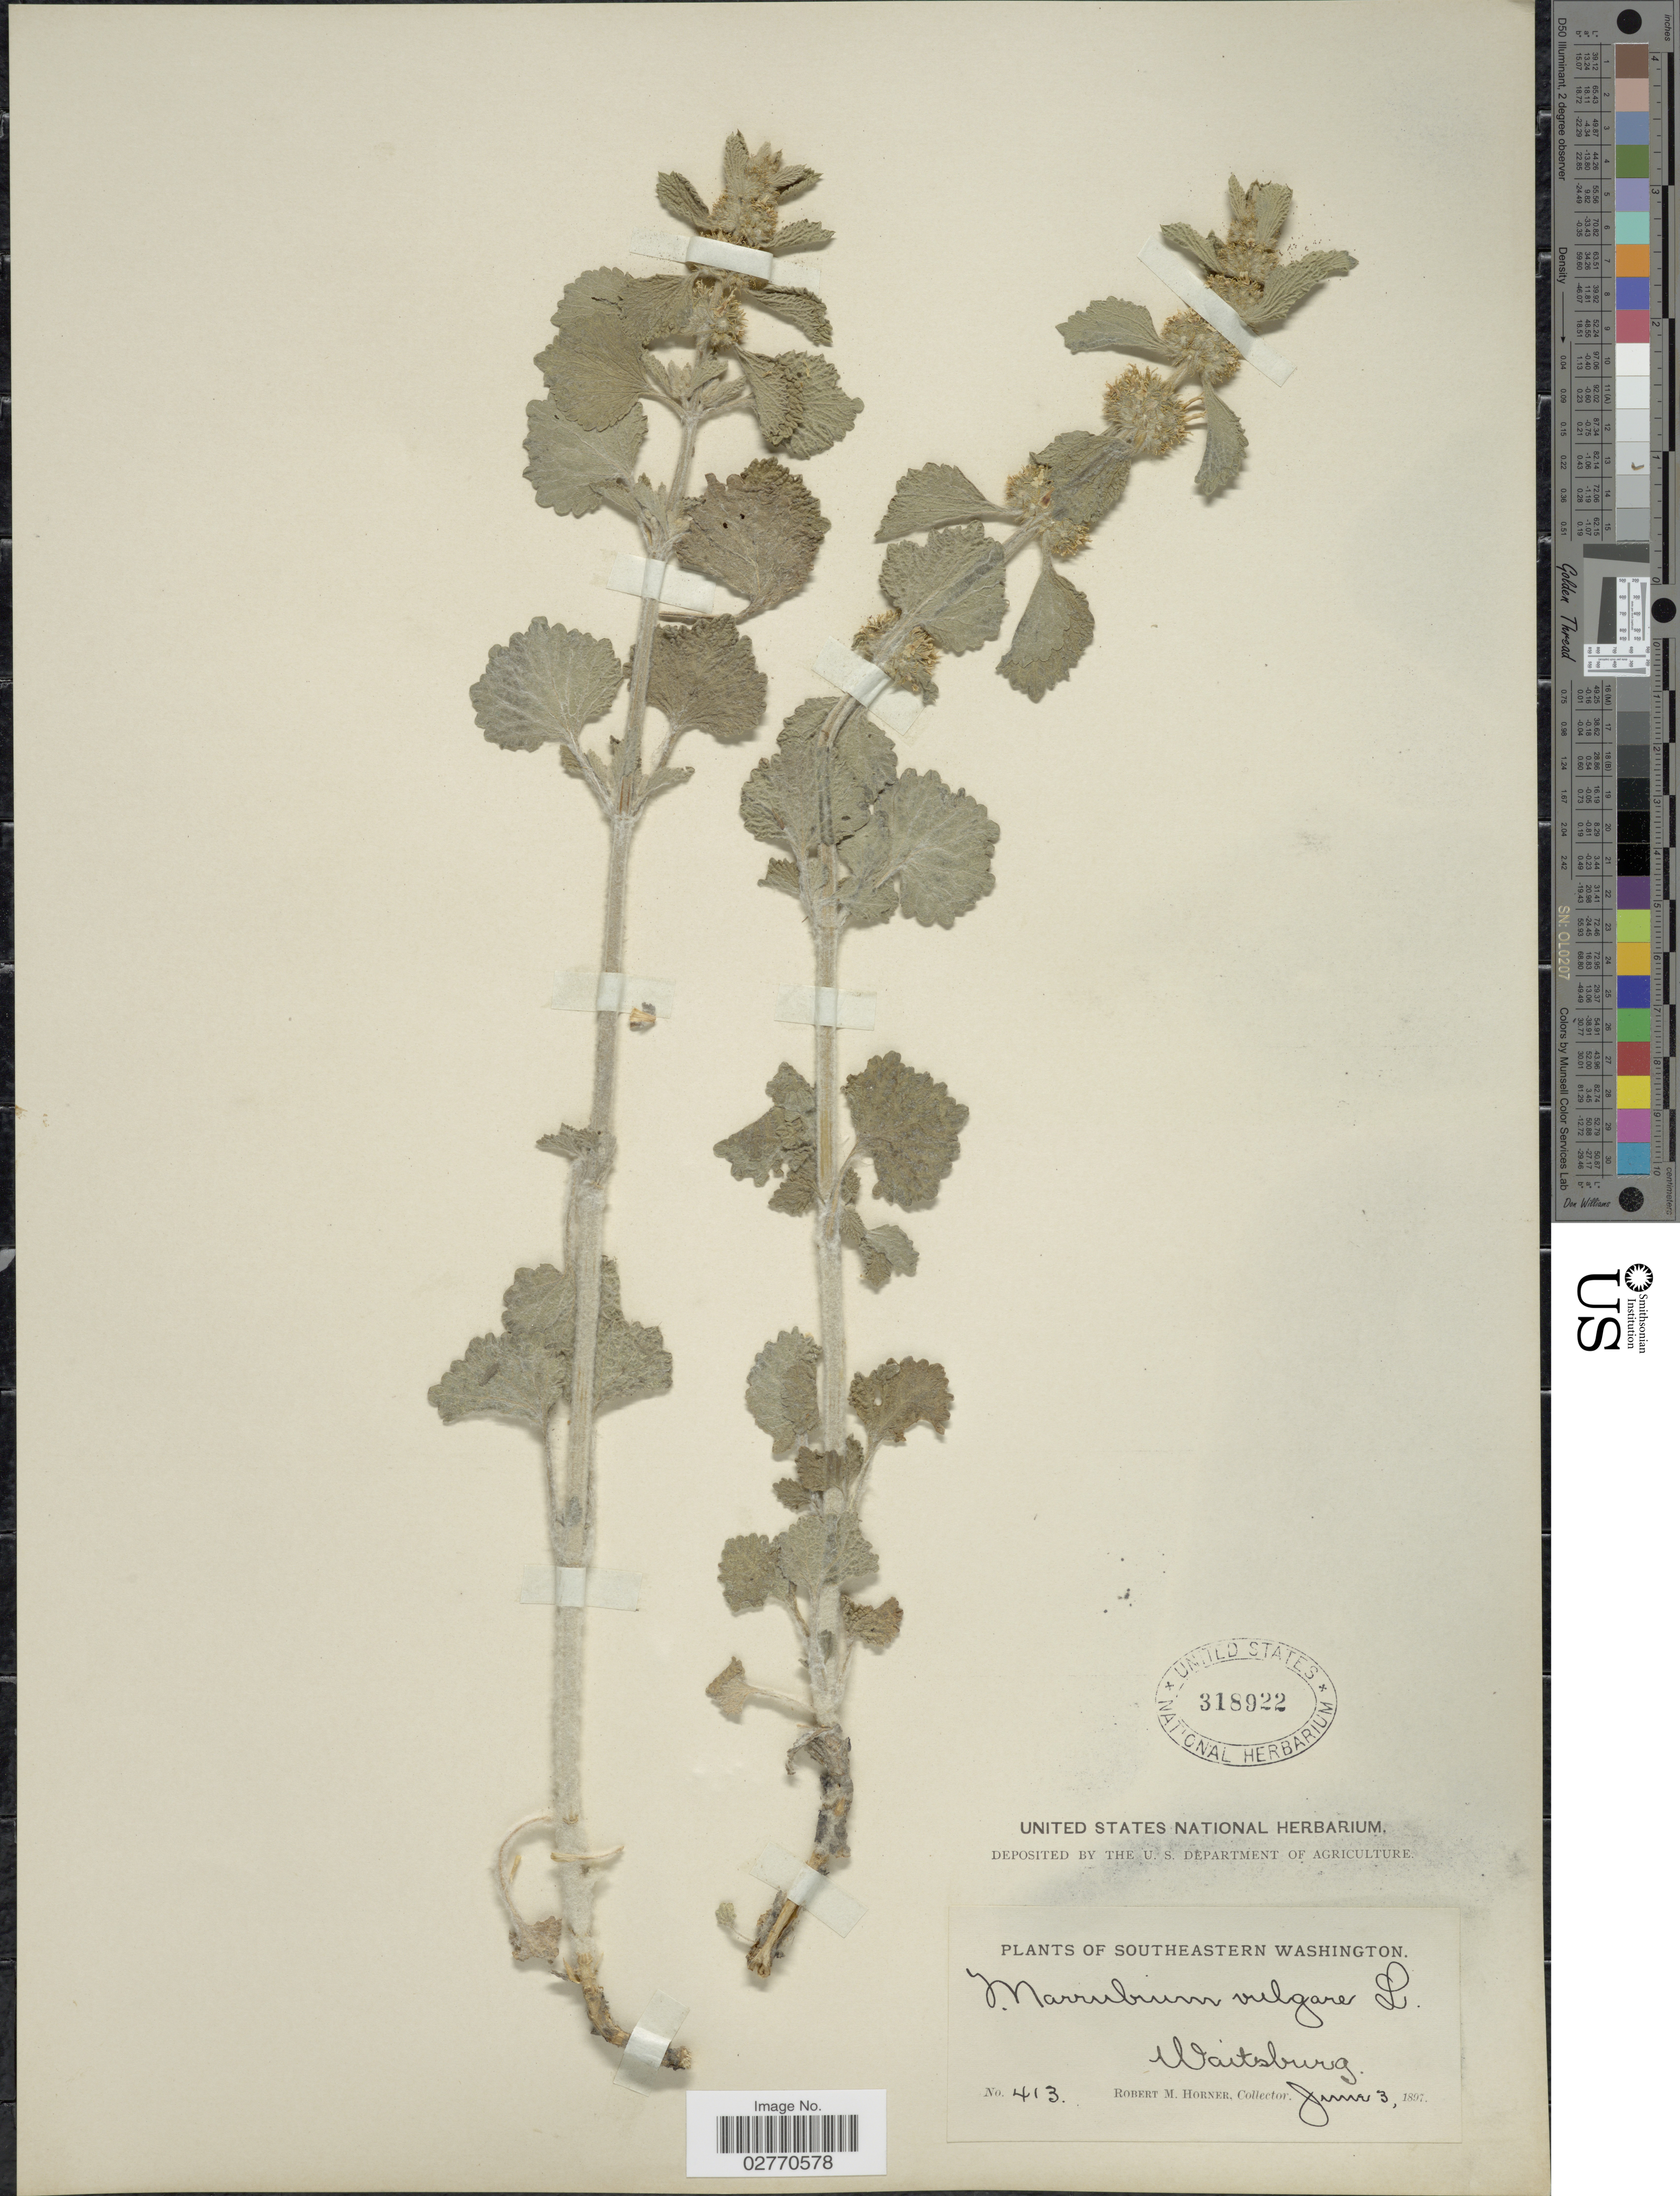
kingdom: Plantae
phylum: Tracheophyta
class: Magnoliopsida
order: Lamiales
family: Lamiaceae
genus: Marrubium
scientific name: Marrubium vulgare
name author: L.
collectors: R. Horner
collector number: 413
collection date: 1897-06-03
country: United States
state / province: Washington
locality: Southeastern Washington, Waitsburg.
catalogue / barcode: US 318922